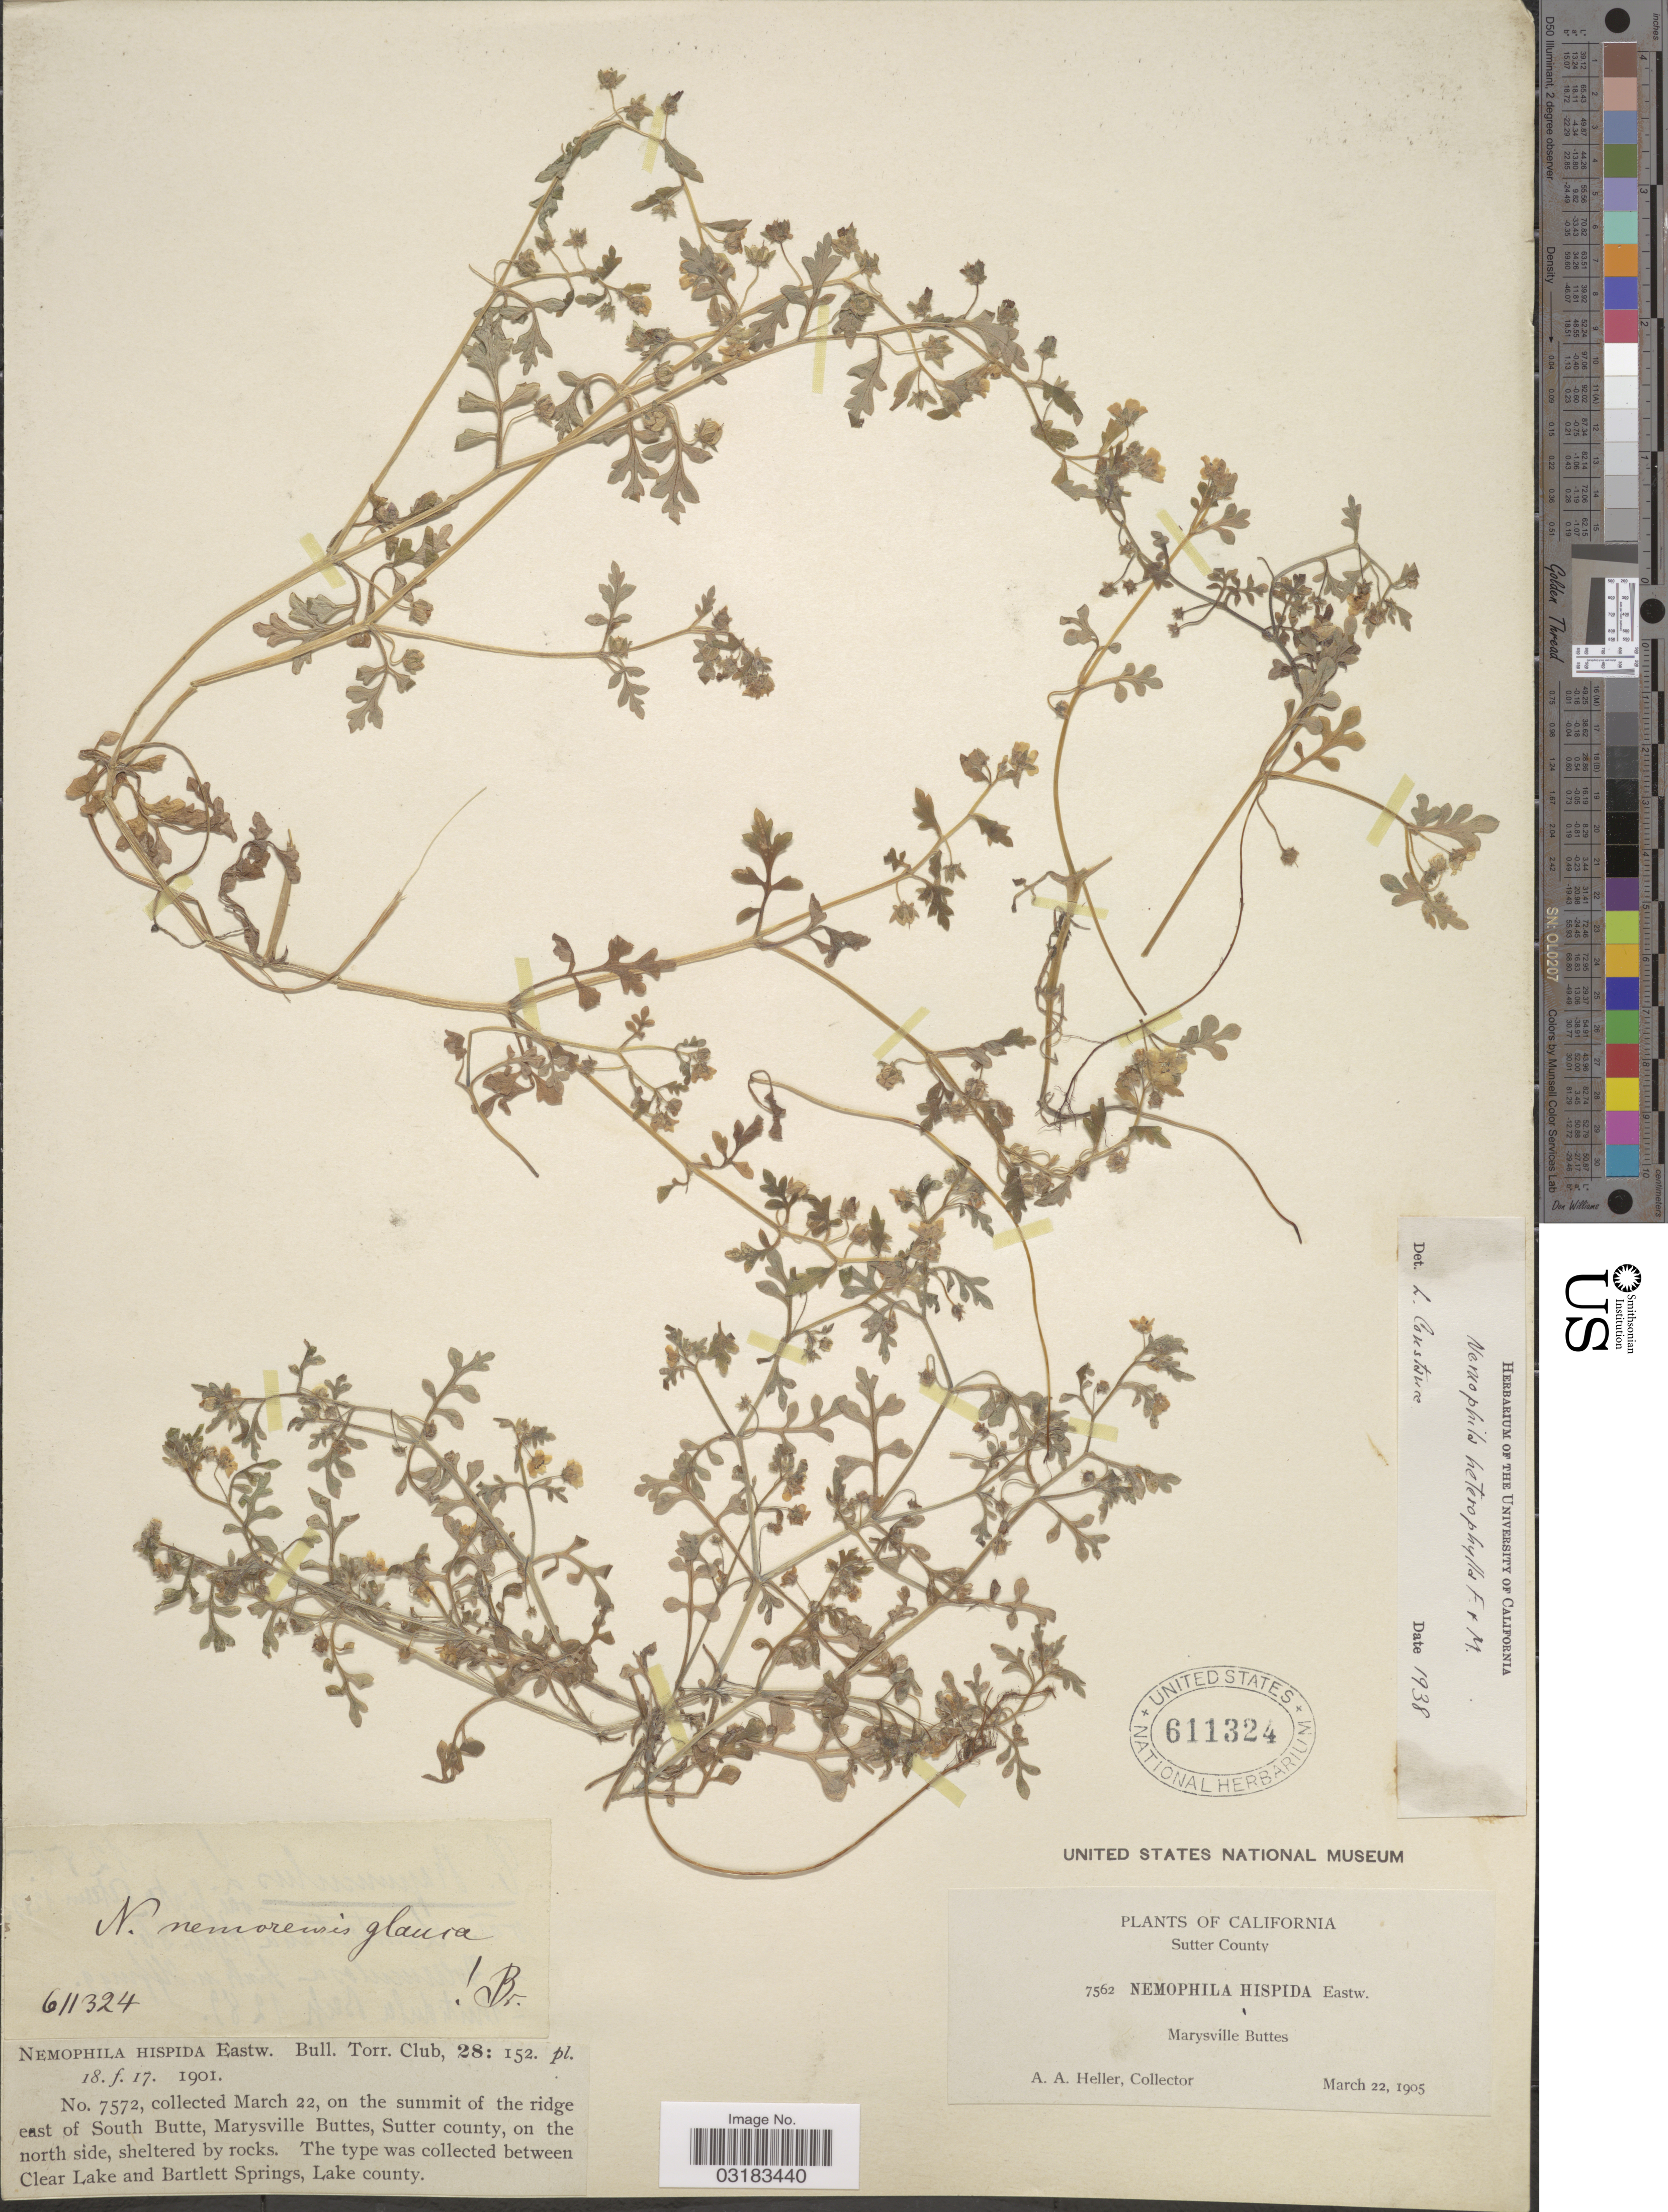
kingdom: Plantae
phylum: Tracheophyta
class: Magnoliopsida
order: Boraginales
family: Hydrophyllaceae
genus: Nemophila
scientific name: Nemophila heterophylla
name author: Fisch. & C.A. Mey.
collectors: A. A. Heller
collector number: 7562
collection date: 1905-03-22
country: United States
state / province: California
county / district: Sutter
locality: Sutter County. Marysville Buttes. On the summit of the ridge east of South Butte, Marysville Buttes, Suttes county, on the north side.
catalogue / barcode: US 611324